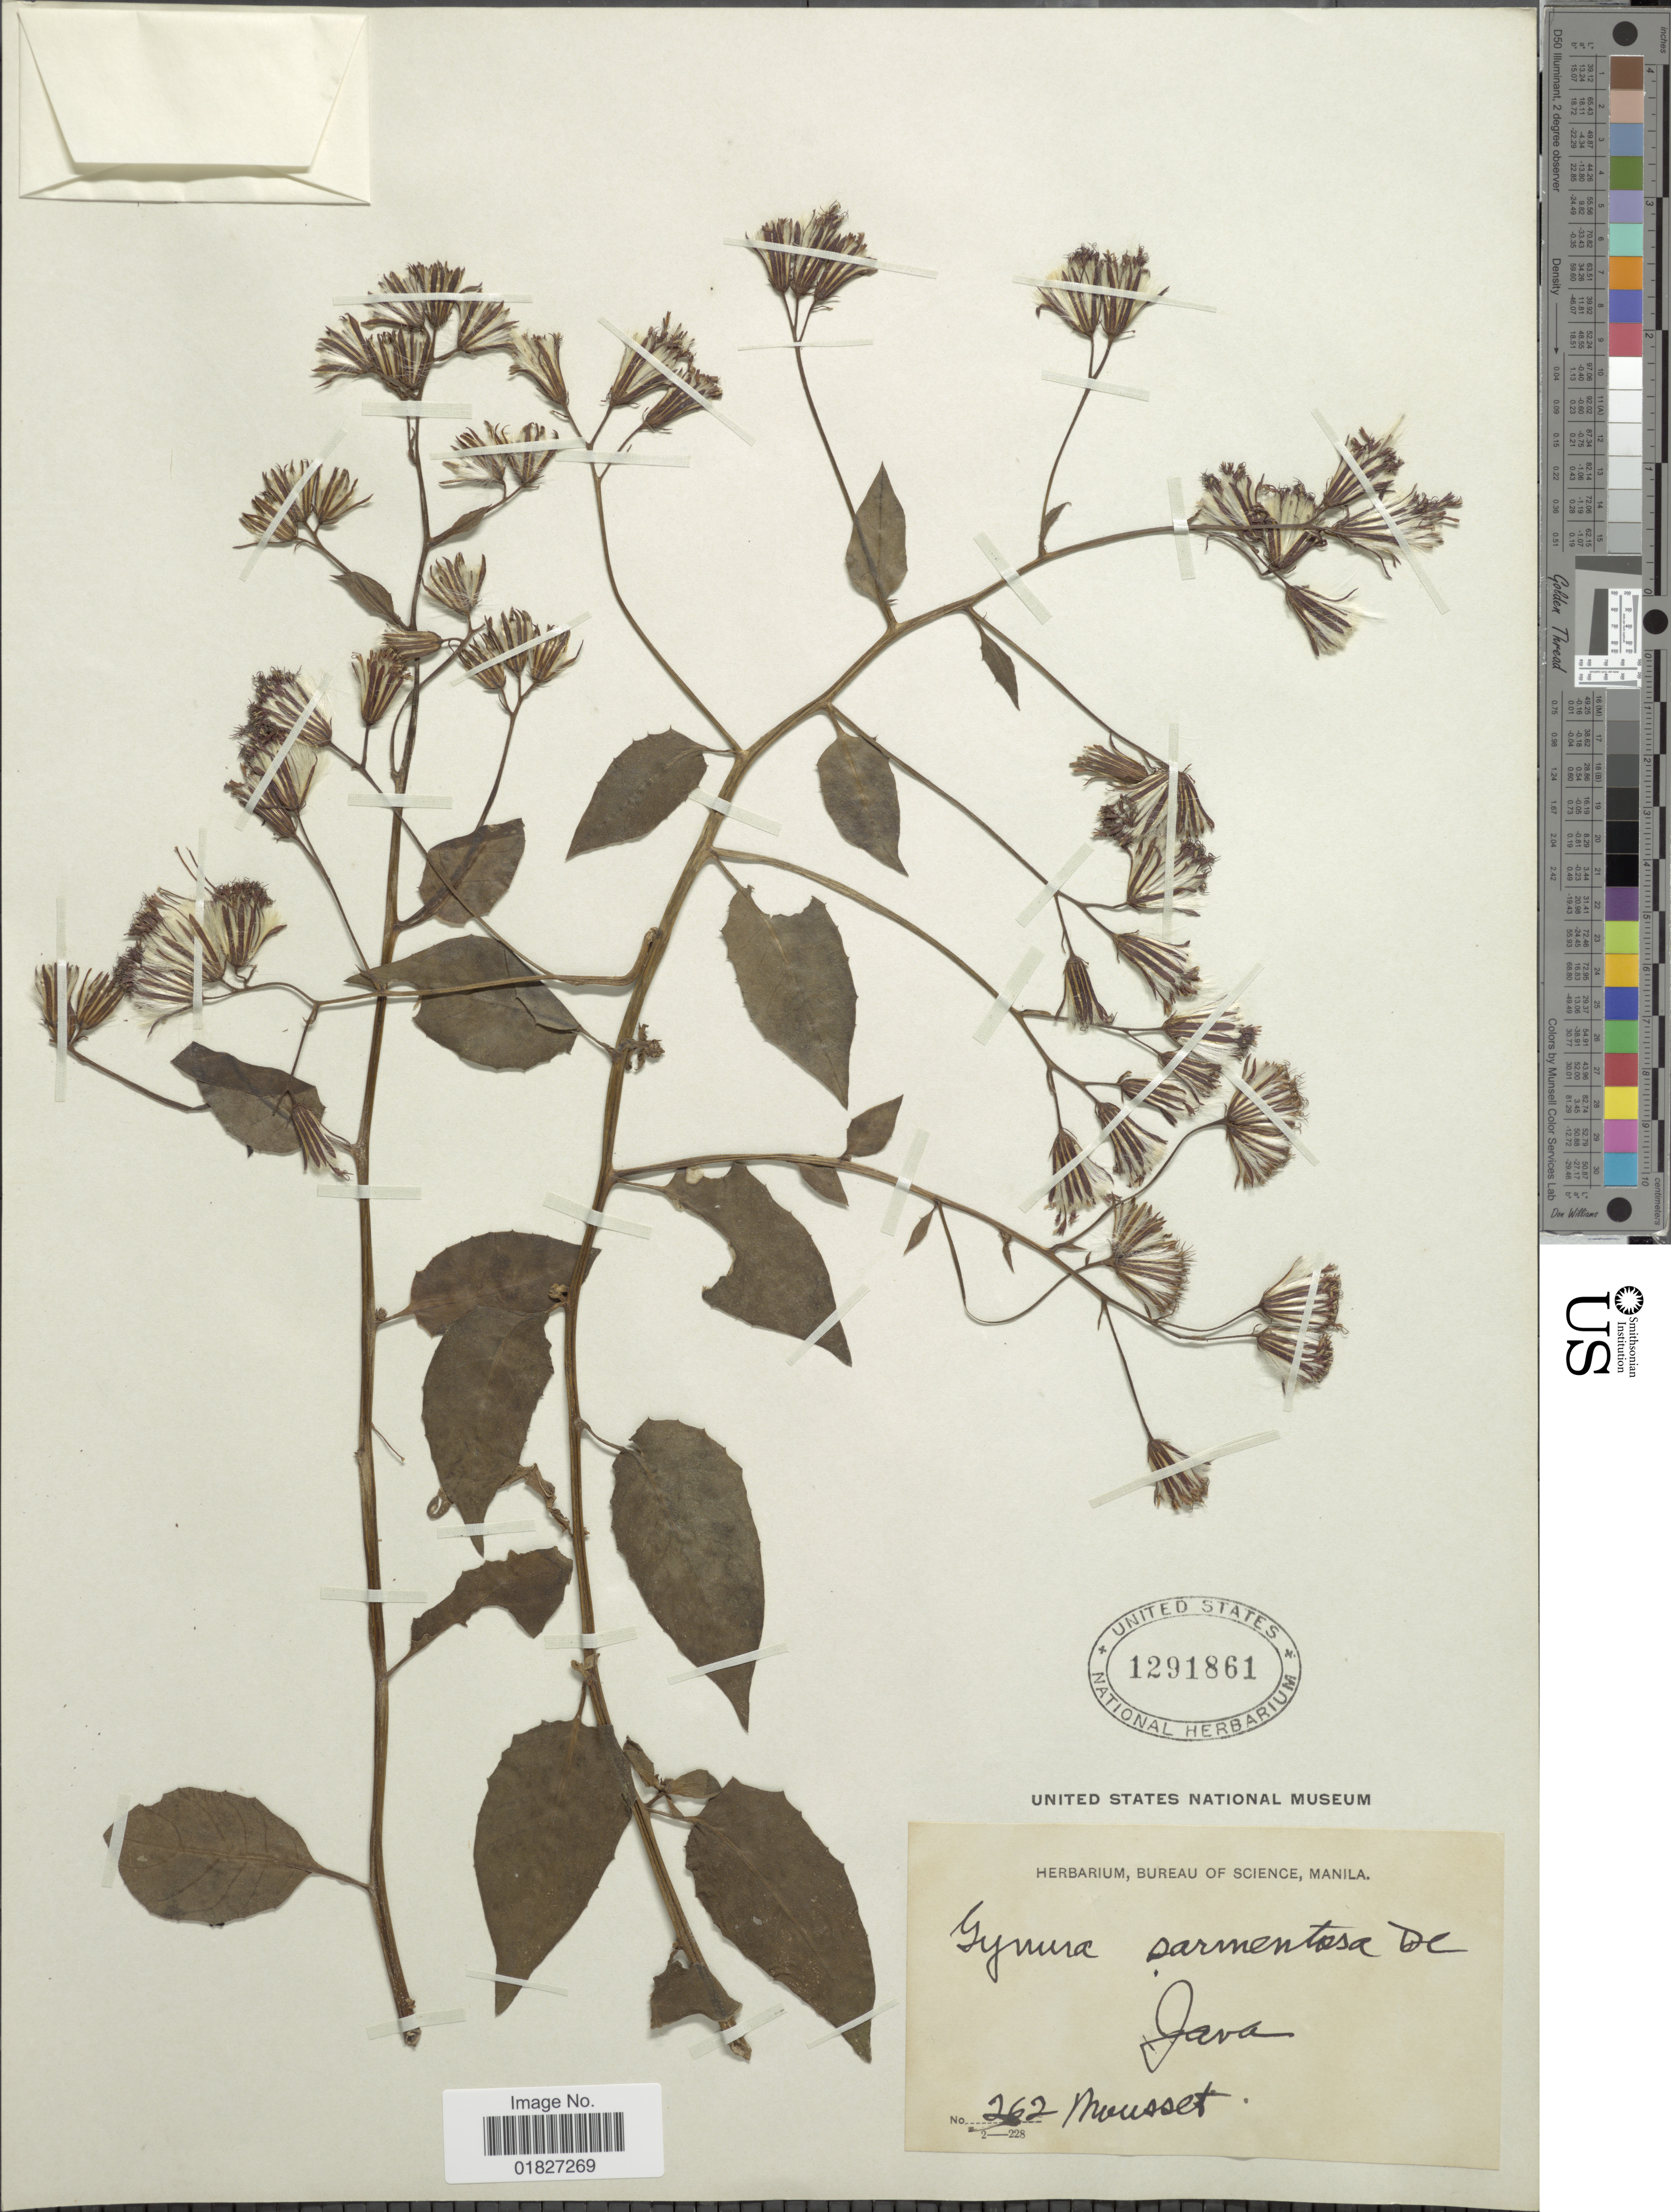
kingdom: Plantae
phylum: Tracheophyta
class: Magnoliopsida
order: Asterales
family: Asteraceae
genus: Gynura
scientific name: Gynura procumbens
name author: (Lour.) Merr.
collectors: Mousset, --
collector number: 262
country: Indonesia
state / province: Java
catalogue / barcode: US 1291861